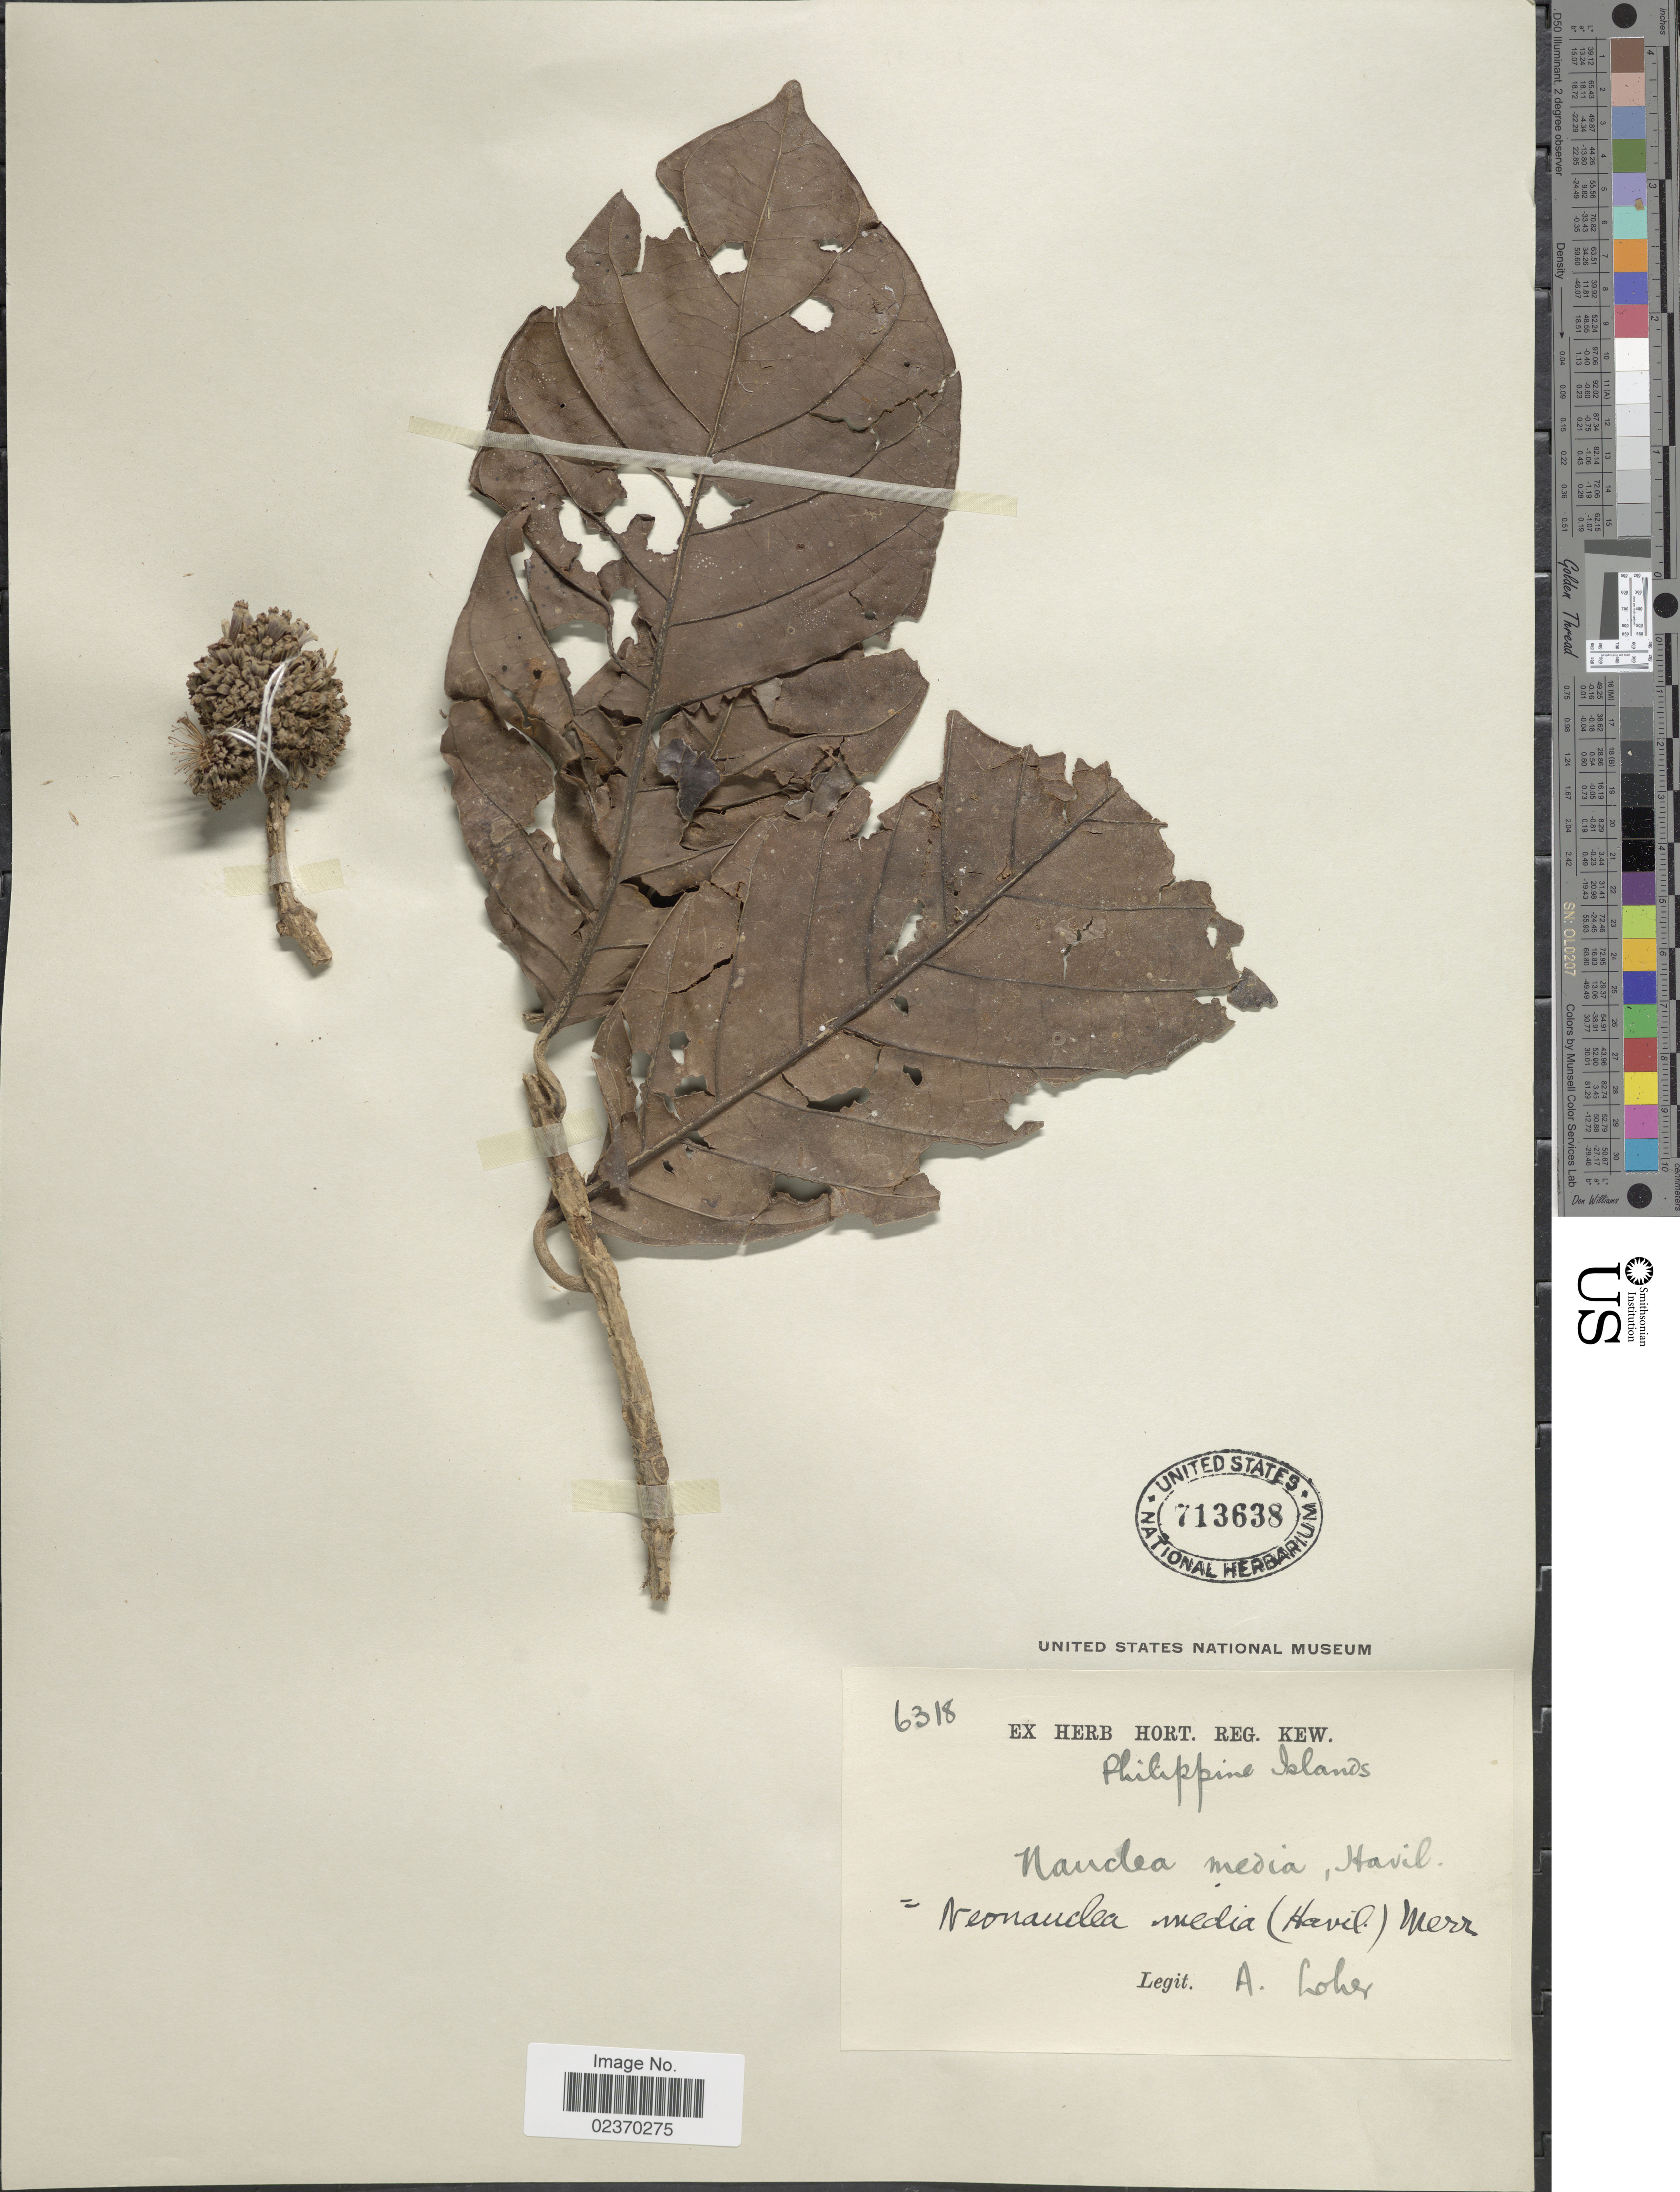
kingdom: Plantae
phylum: Tracheophyta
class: Magnoliopsida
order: Gentianales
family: Rubiaceae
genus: Neonauclea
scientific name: Neonauclea media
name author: (Havil.) Merr.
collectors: A. Loher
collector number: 6318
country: Philippines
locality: Philippine Islands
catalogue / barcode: US 713638